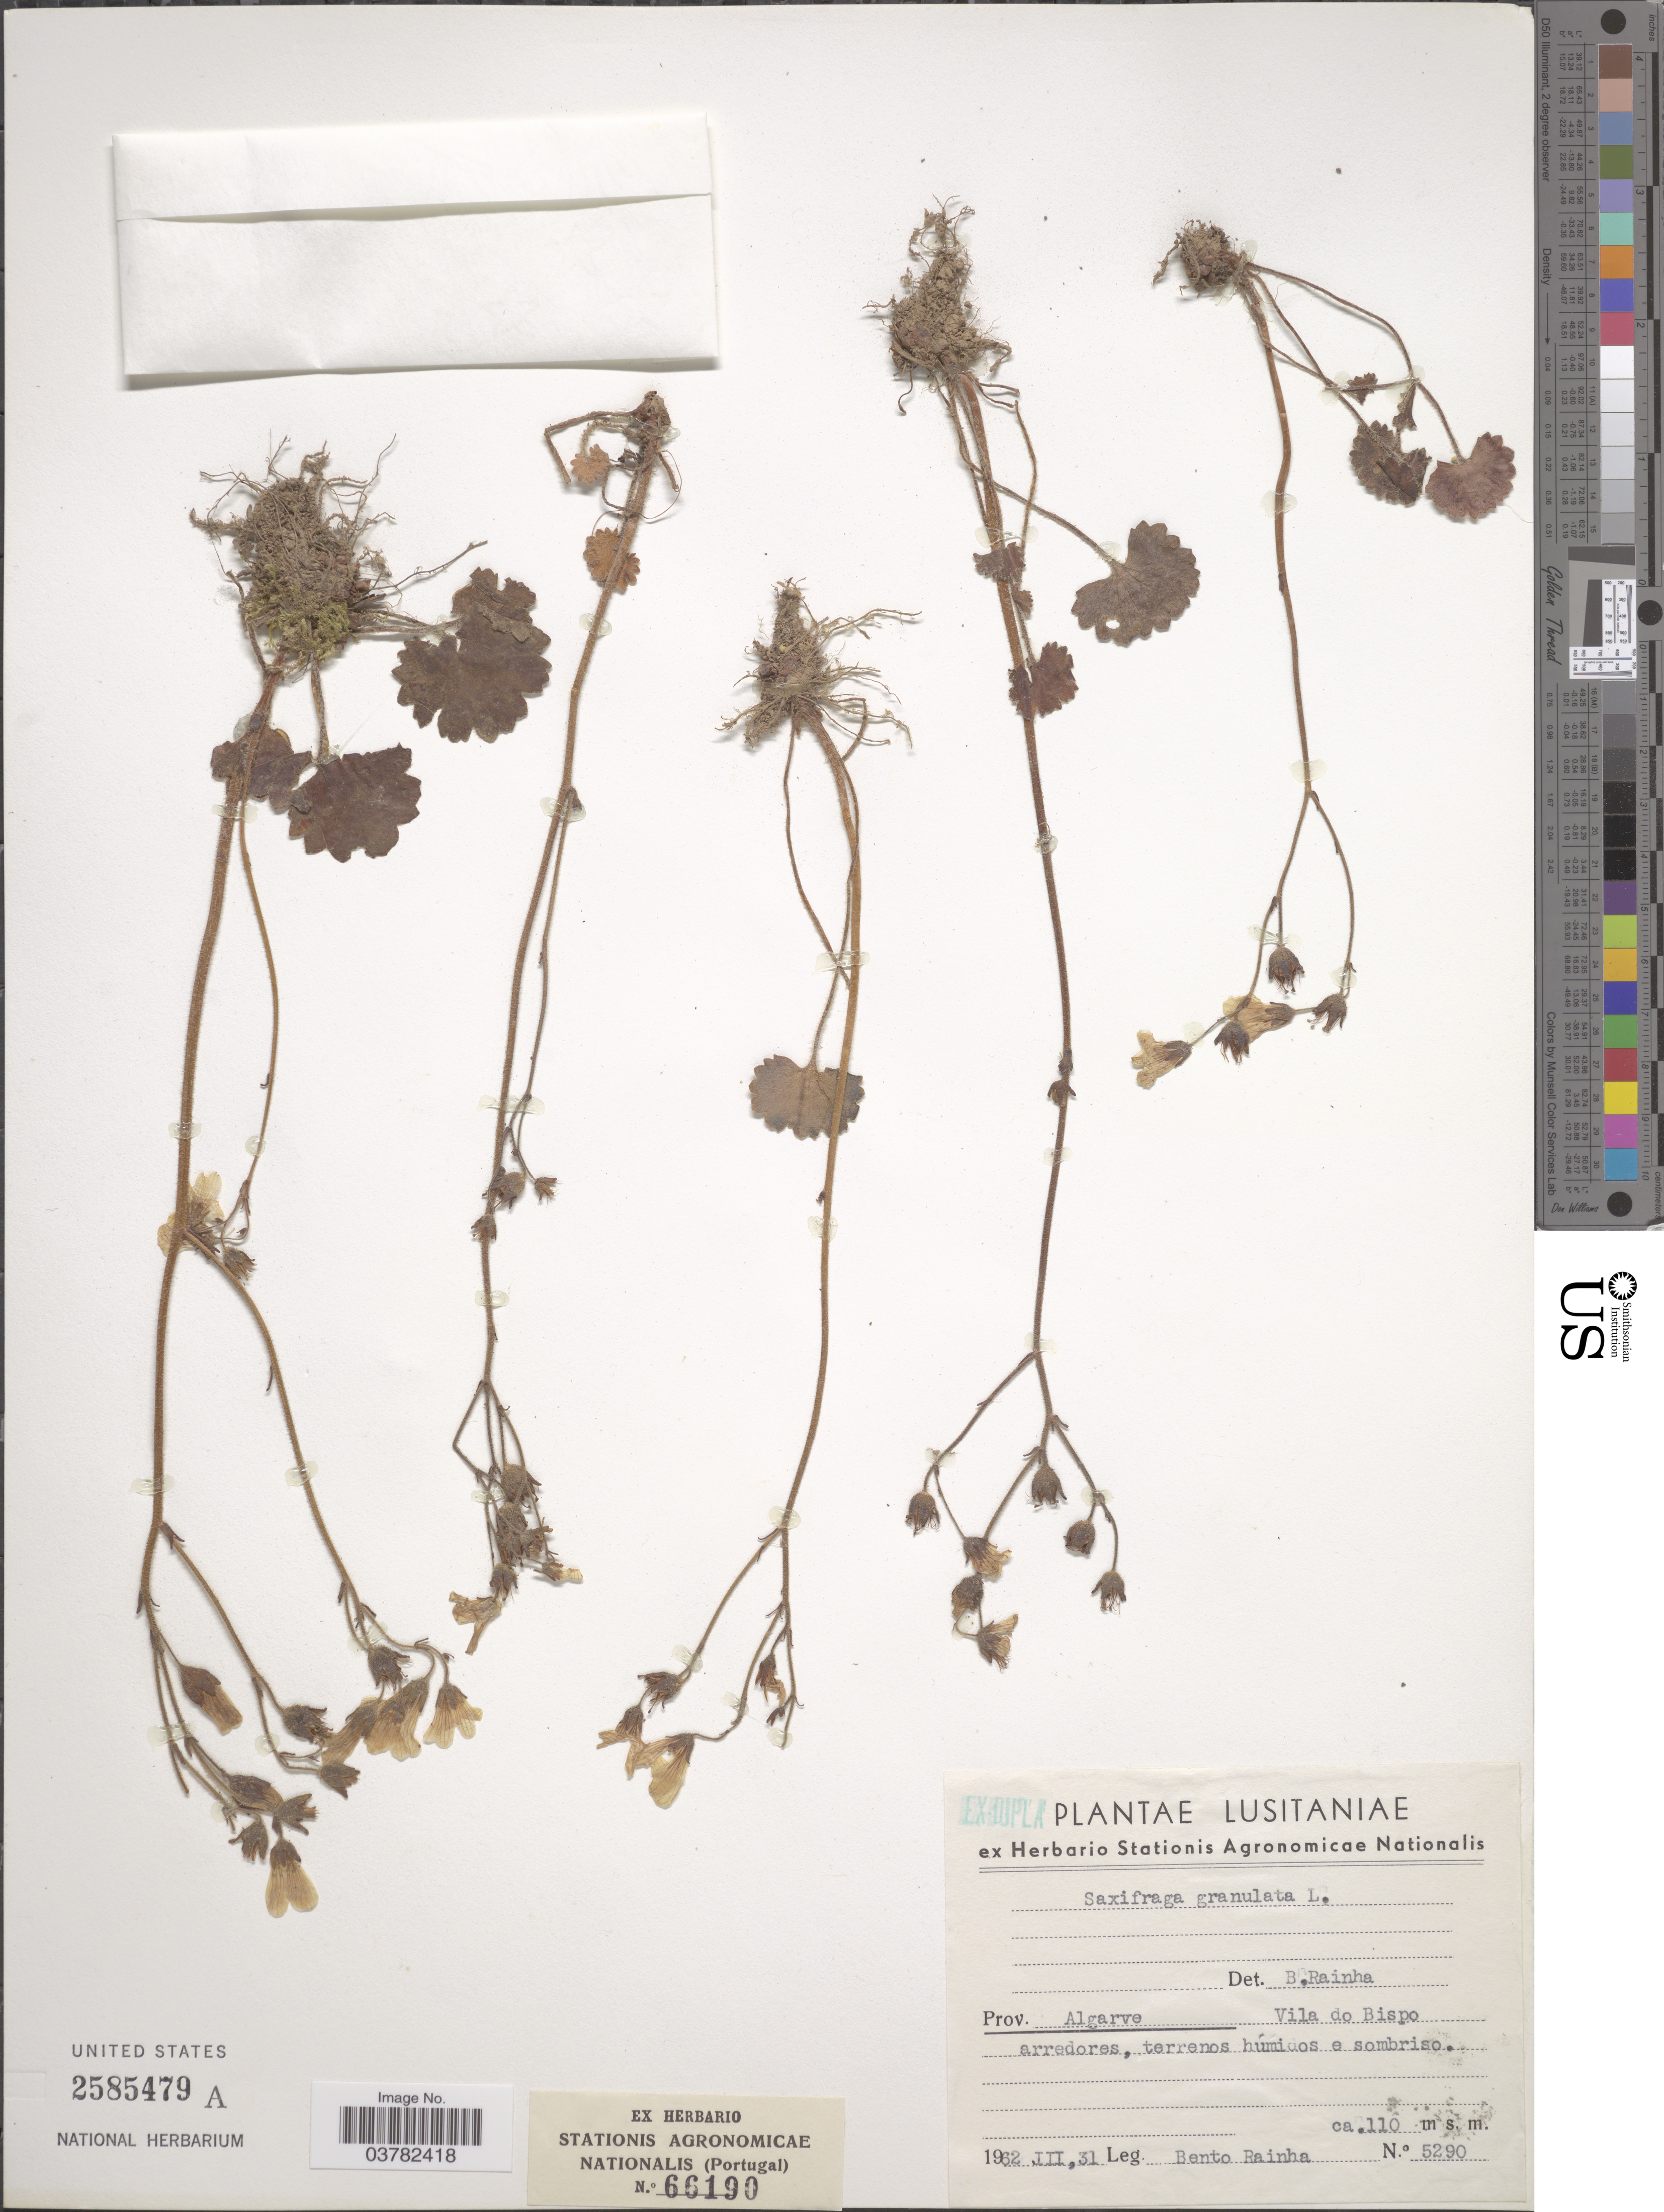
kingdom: Plantae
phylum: Tracheophyta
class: Magnoliopsida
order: Saxifragales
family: Saxifragaceae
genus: Saxifraga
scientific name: Saxifraga granulata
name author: L.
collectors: B. Rainha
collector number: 5290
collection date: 1962-03-31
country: Portugal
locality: Lusitaniae. Prov. Algarve. Vila do Bispo.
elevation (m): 110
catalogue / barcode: US 2585479A